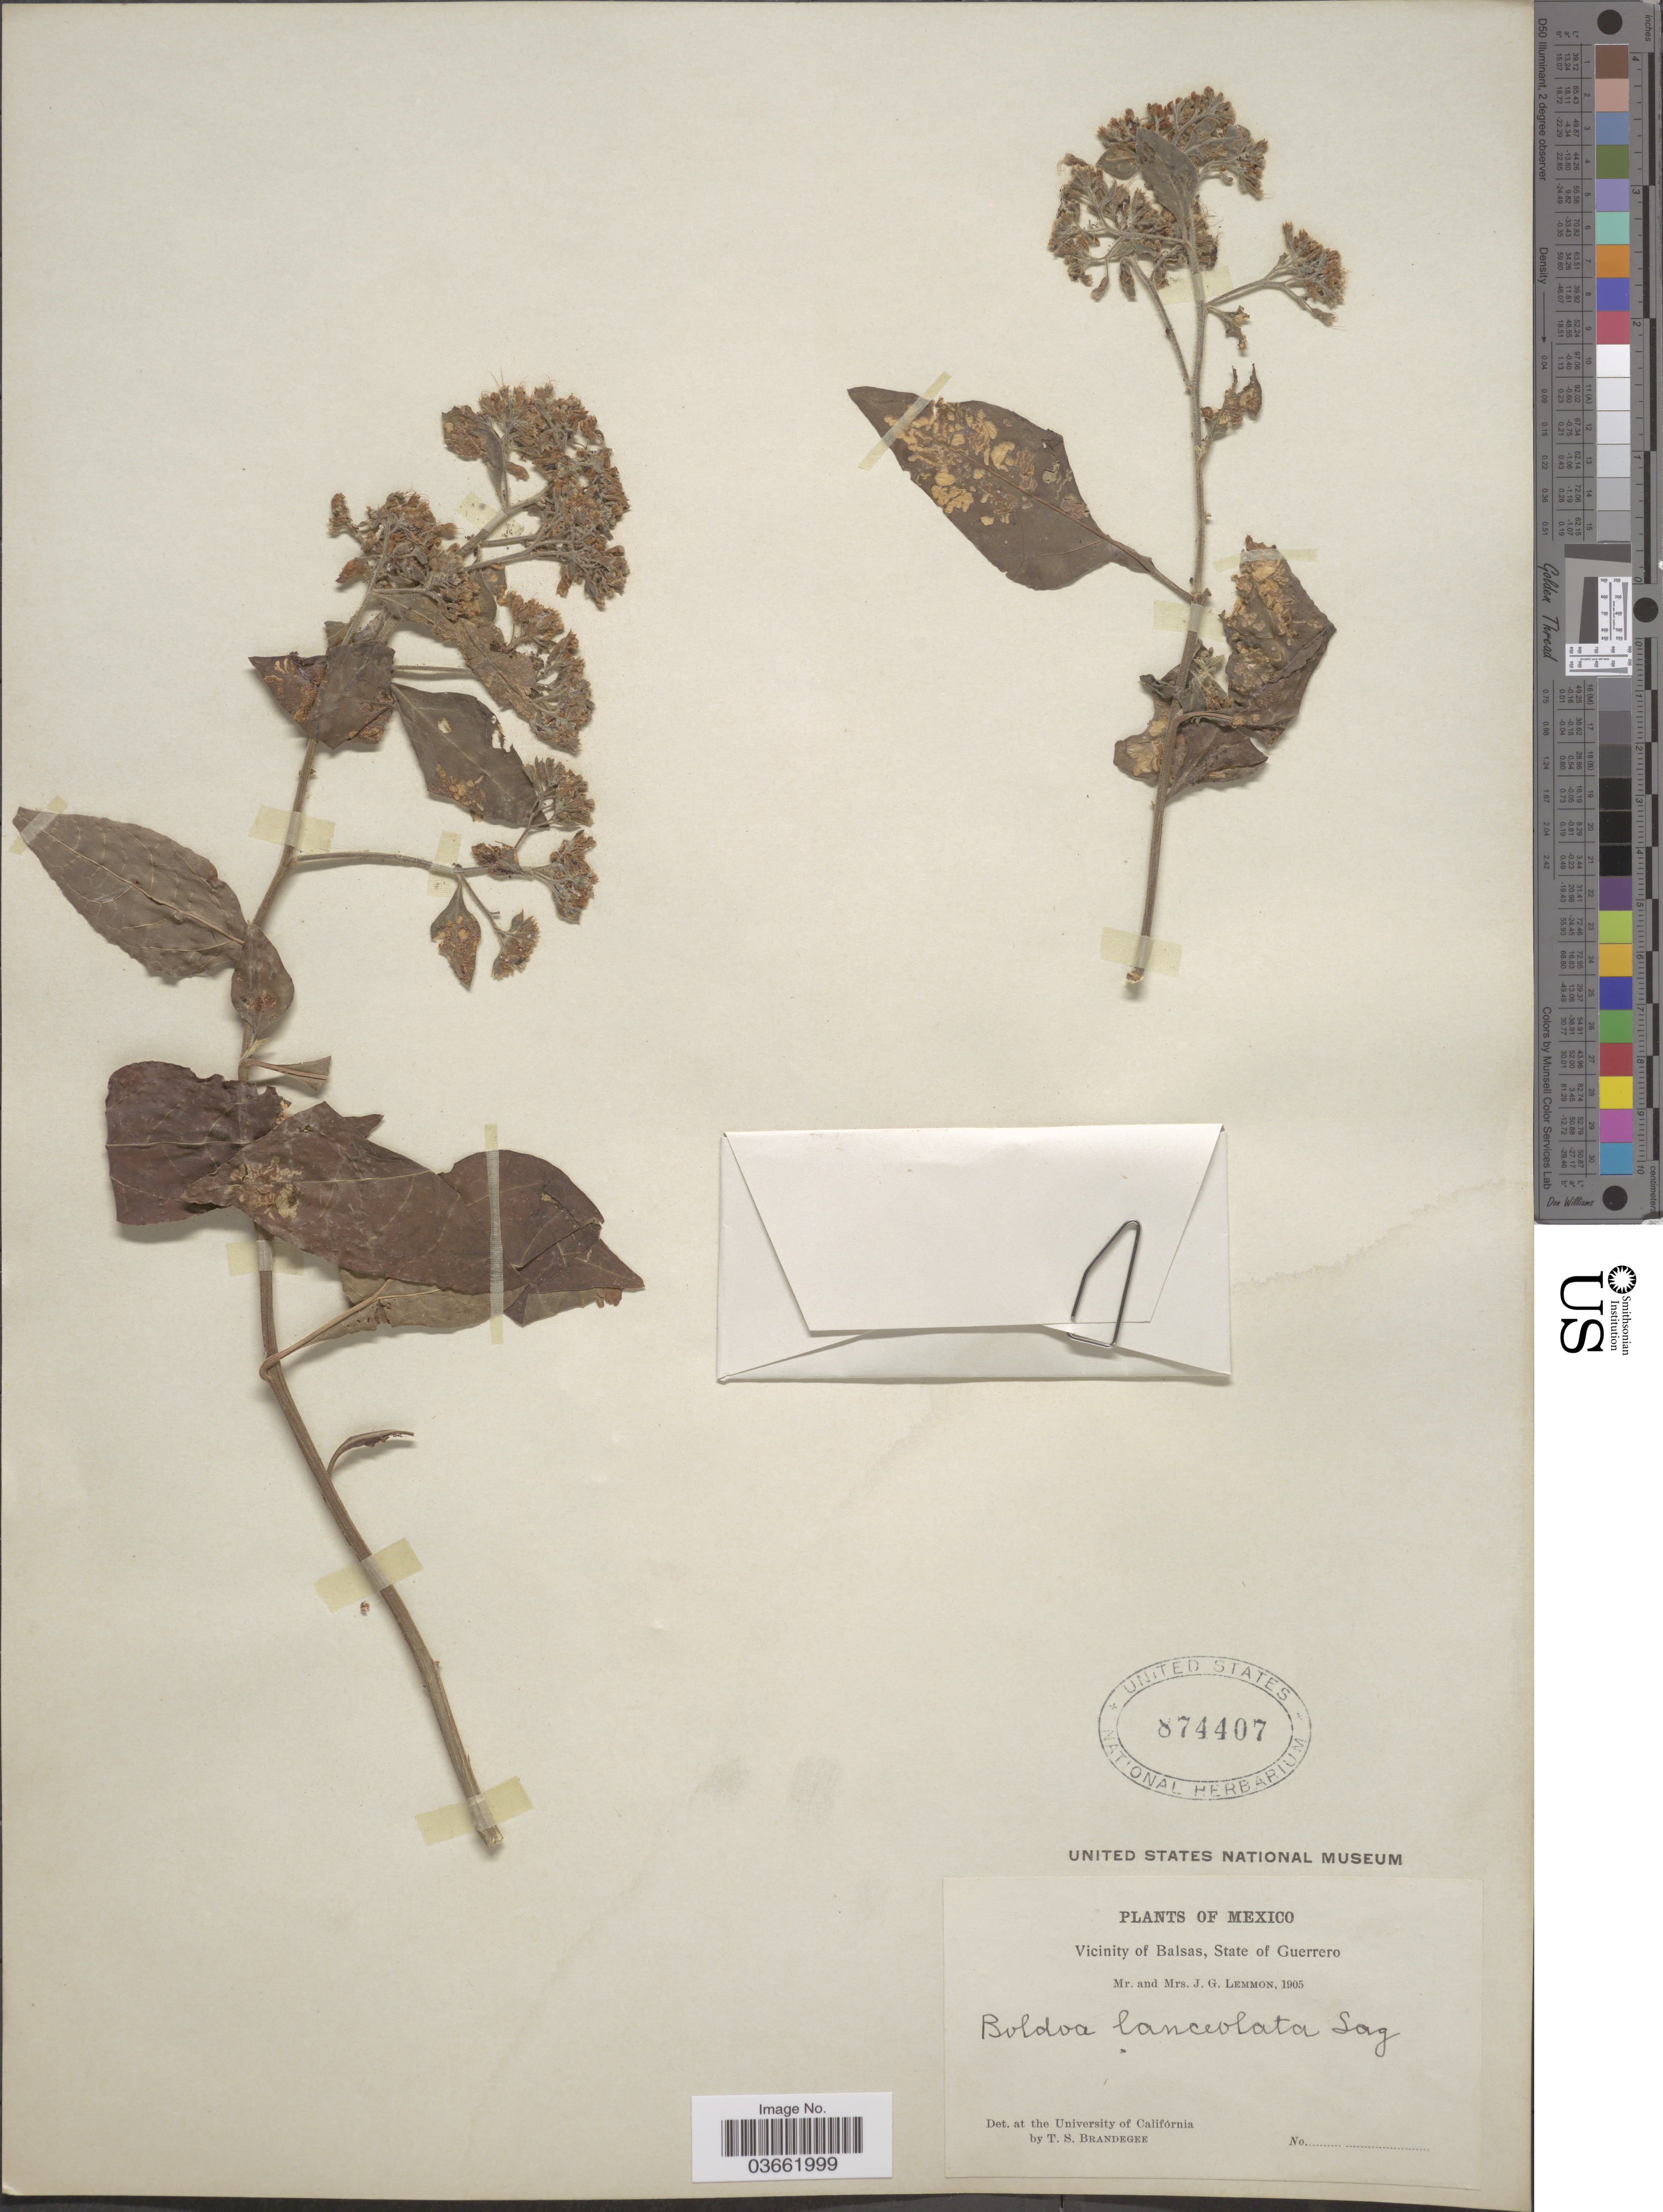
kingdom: Plantae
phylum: Tracheophyta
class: Magnoliopsida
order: Caryophyllales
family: Nyctaginaceae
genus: Salpianthus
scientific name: Salpianthus arenarius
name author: Bonpl.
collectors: J. Lemmon & Mrs. J. G. Lemmon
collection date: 1905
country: Mexico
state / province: Guerrero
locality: Vicinity of Balsas.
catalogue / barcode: US 874407